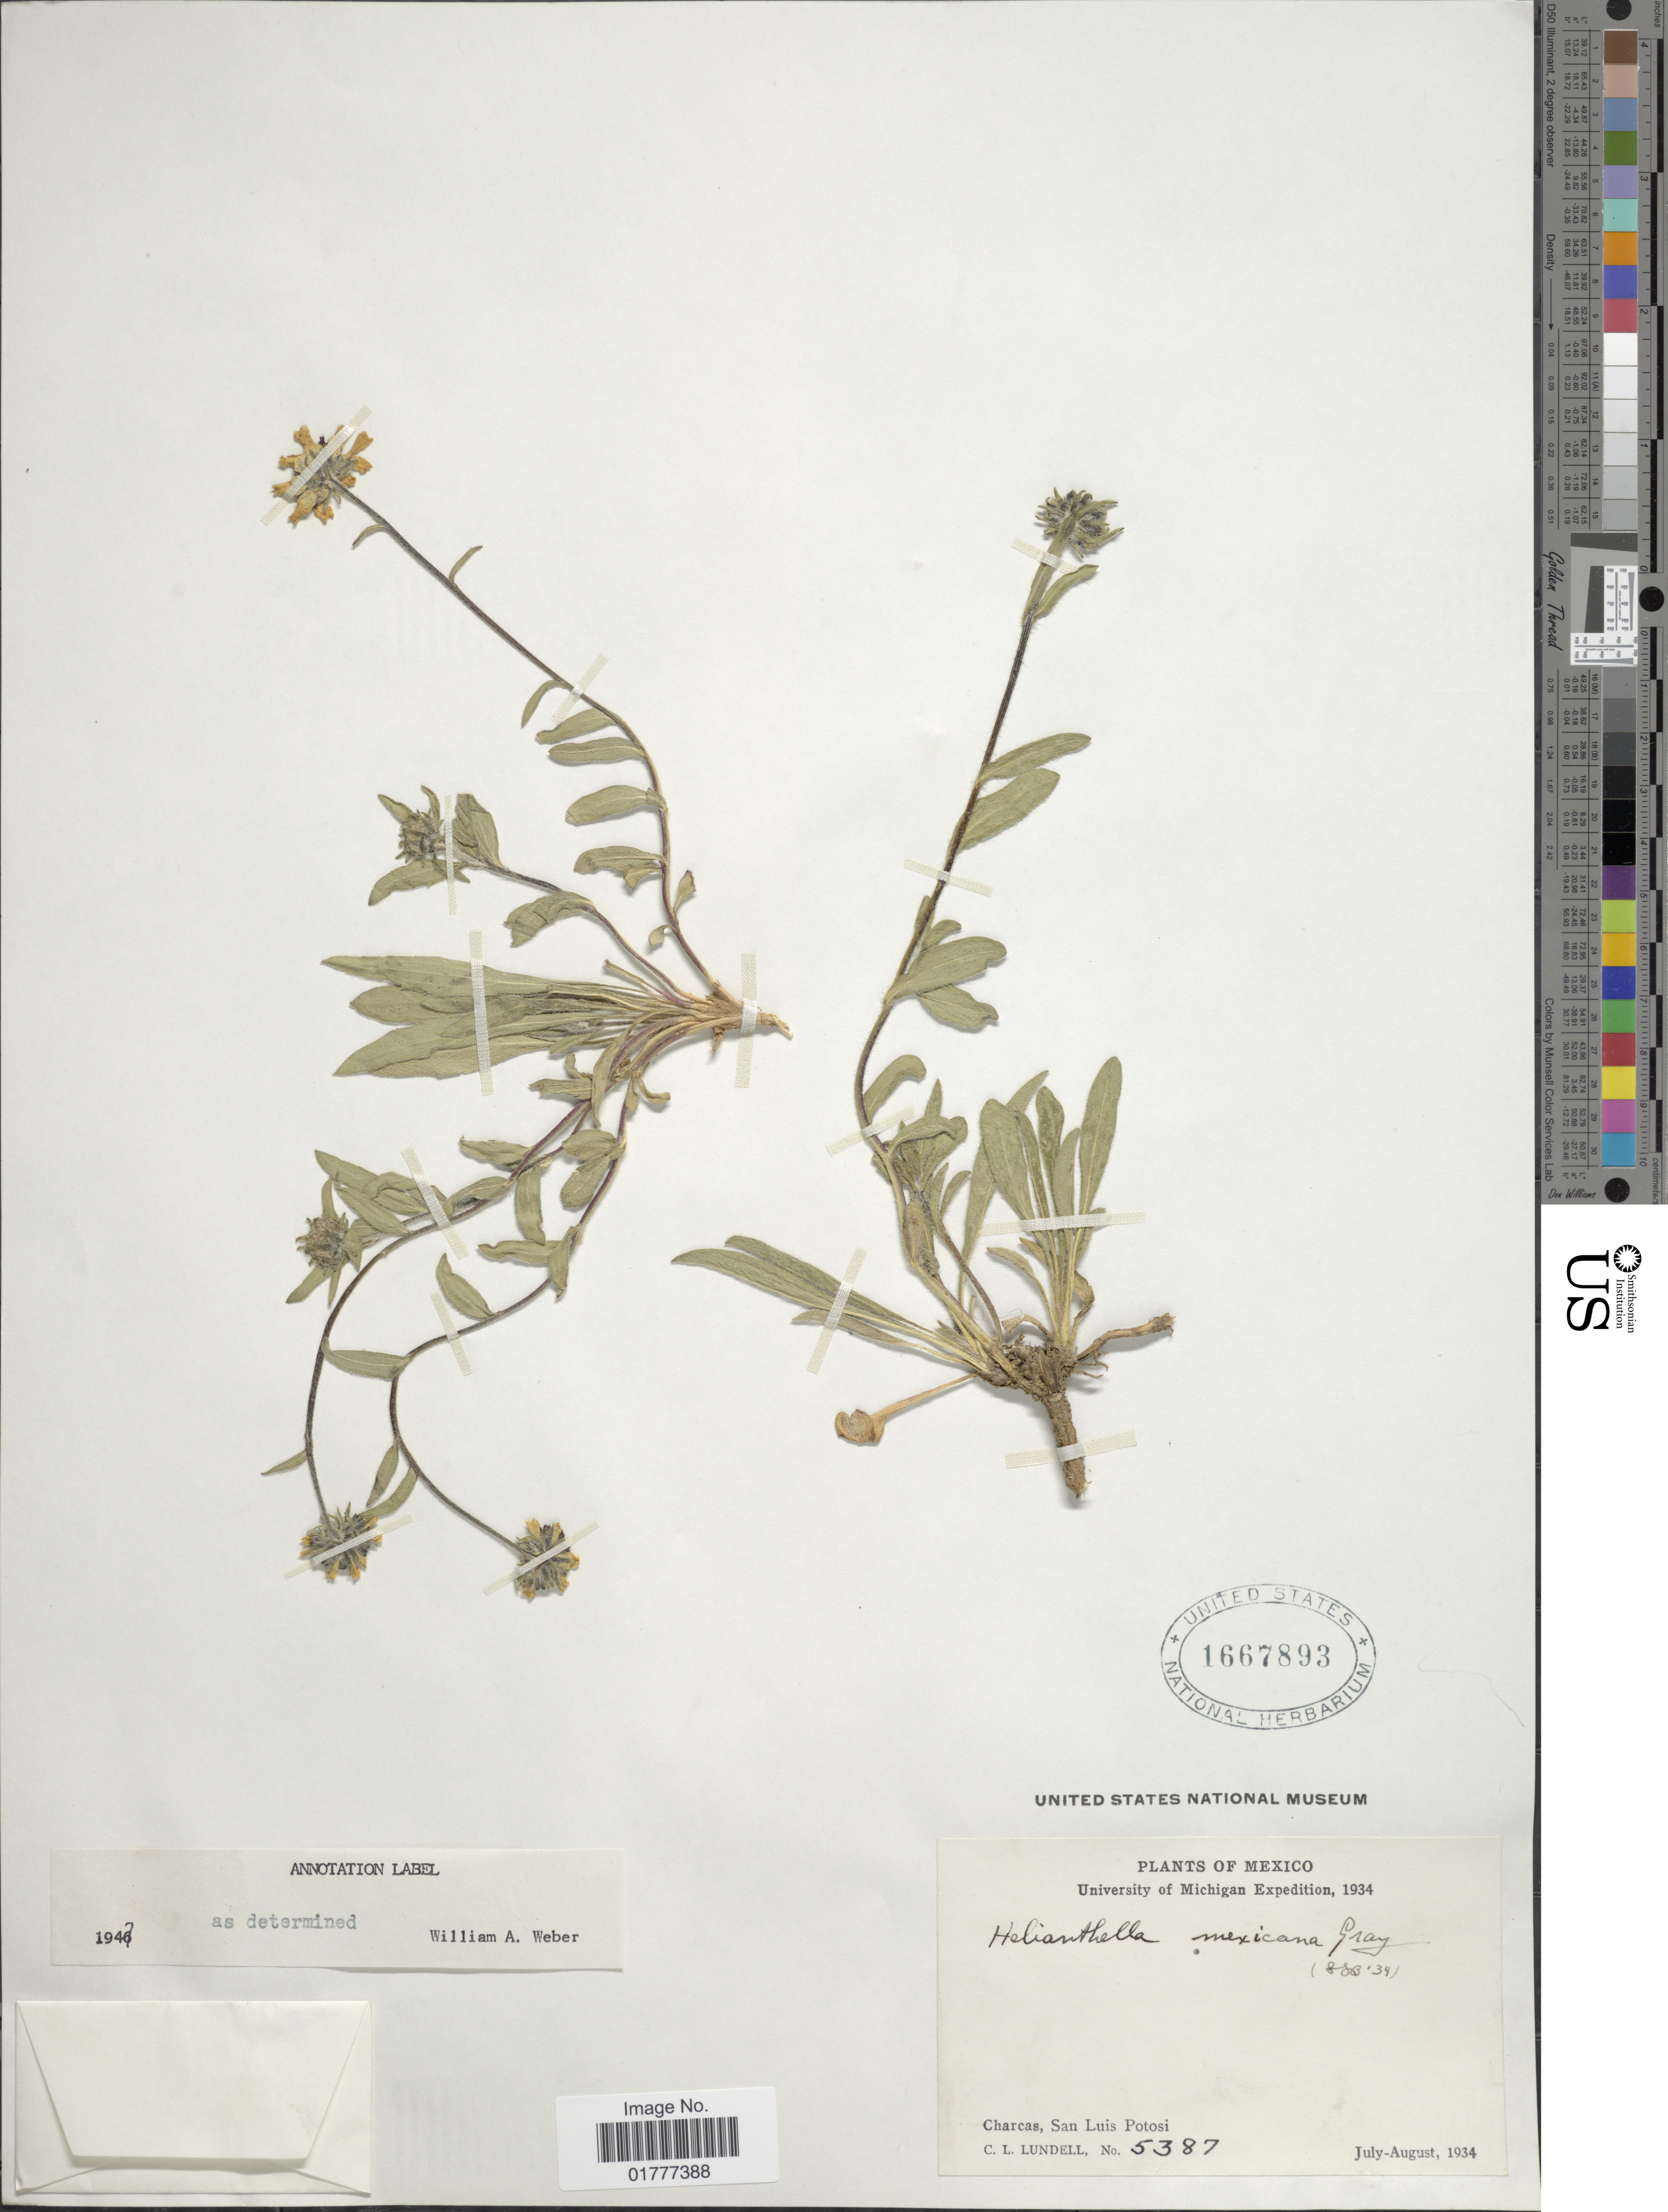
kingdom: Plantae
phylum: Tracheophyta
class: Magnoliopsida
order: Asterales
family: Asteraceae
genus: Helianthella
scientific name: Helianthella mexicana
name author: A. Gray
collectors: C. L. Lundell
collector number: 5387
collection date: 1934-07/1934-08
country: Mexico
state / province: San Luis Potosí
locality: Charcas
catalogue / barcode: US 1667893